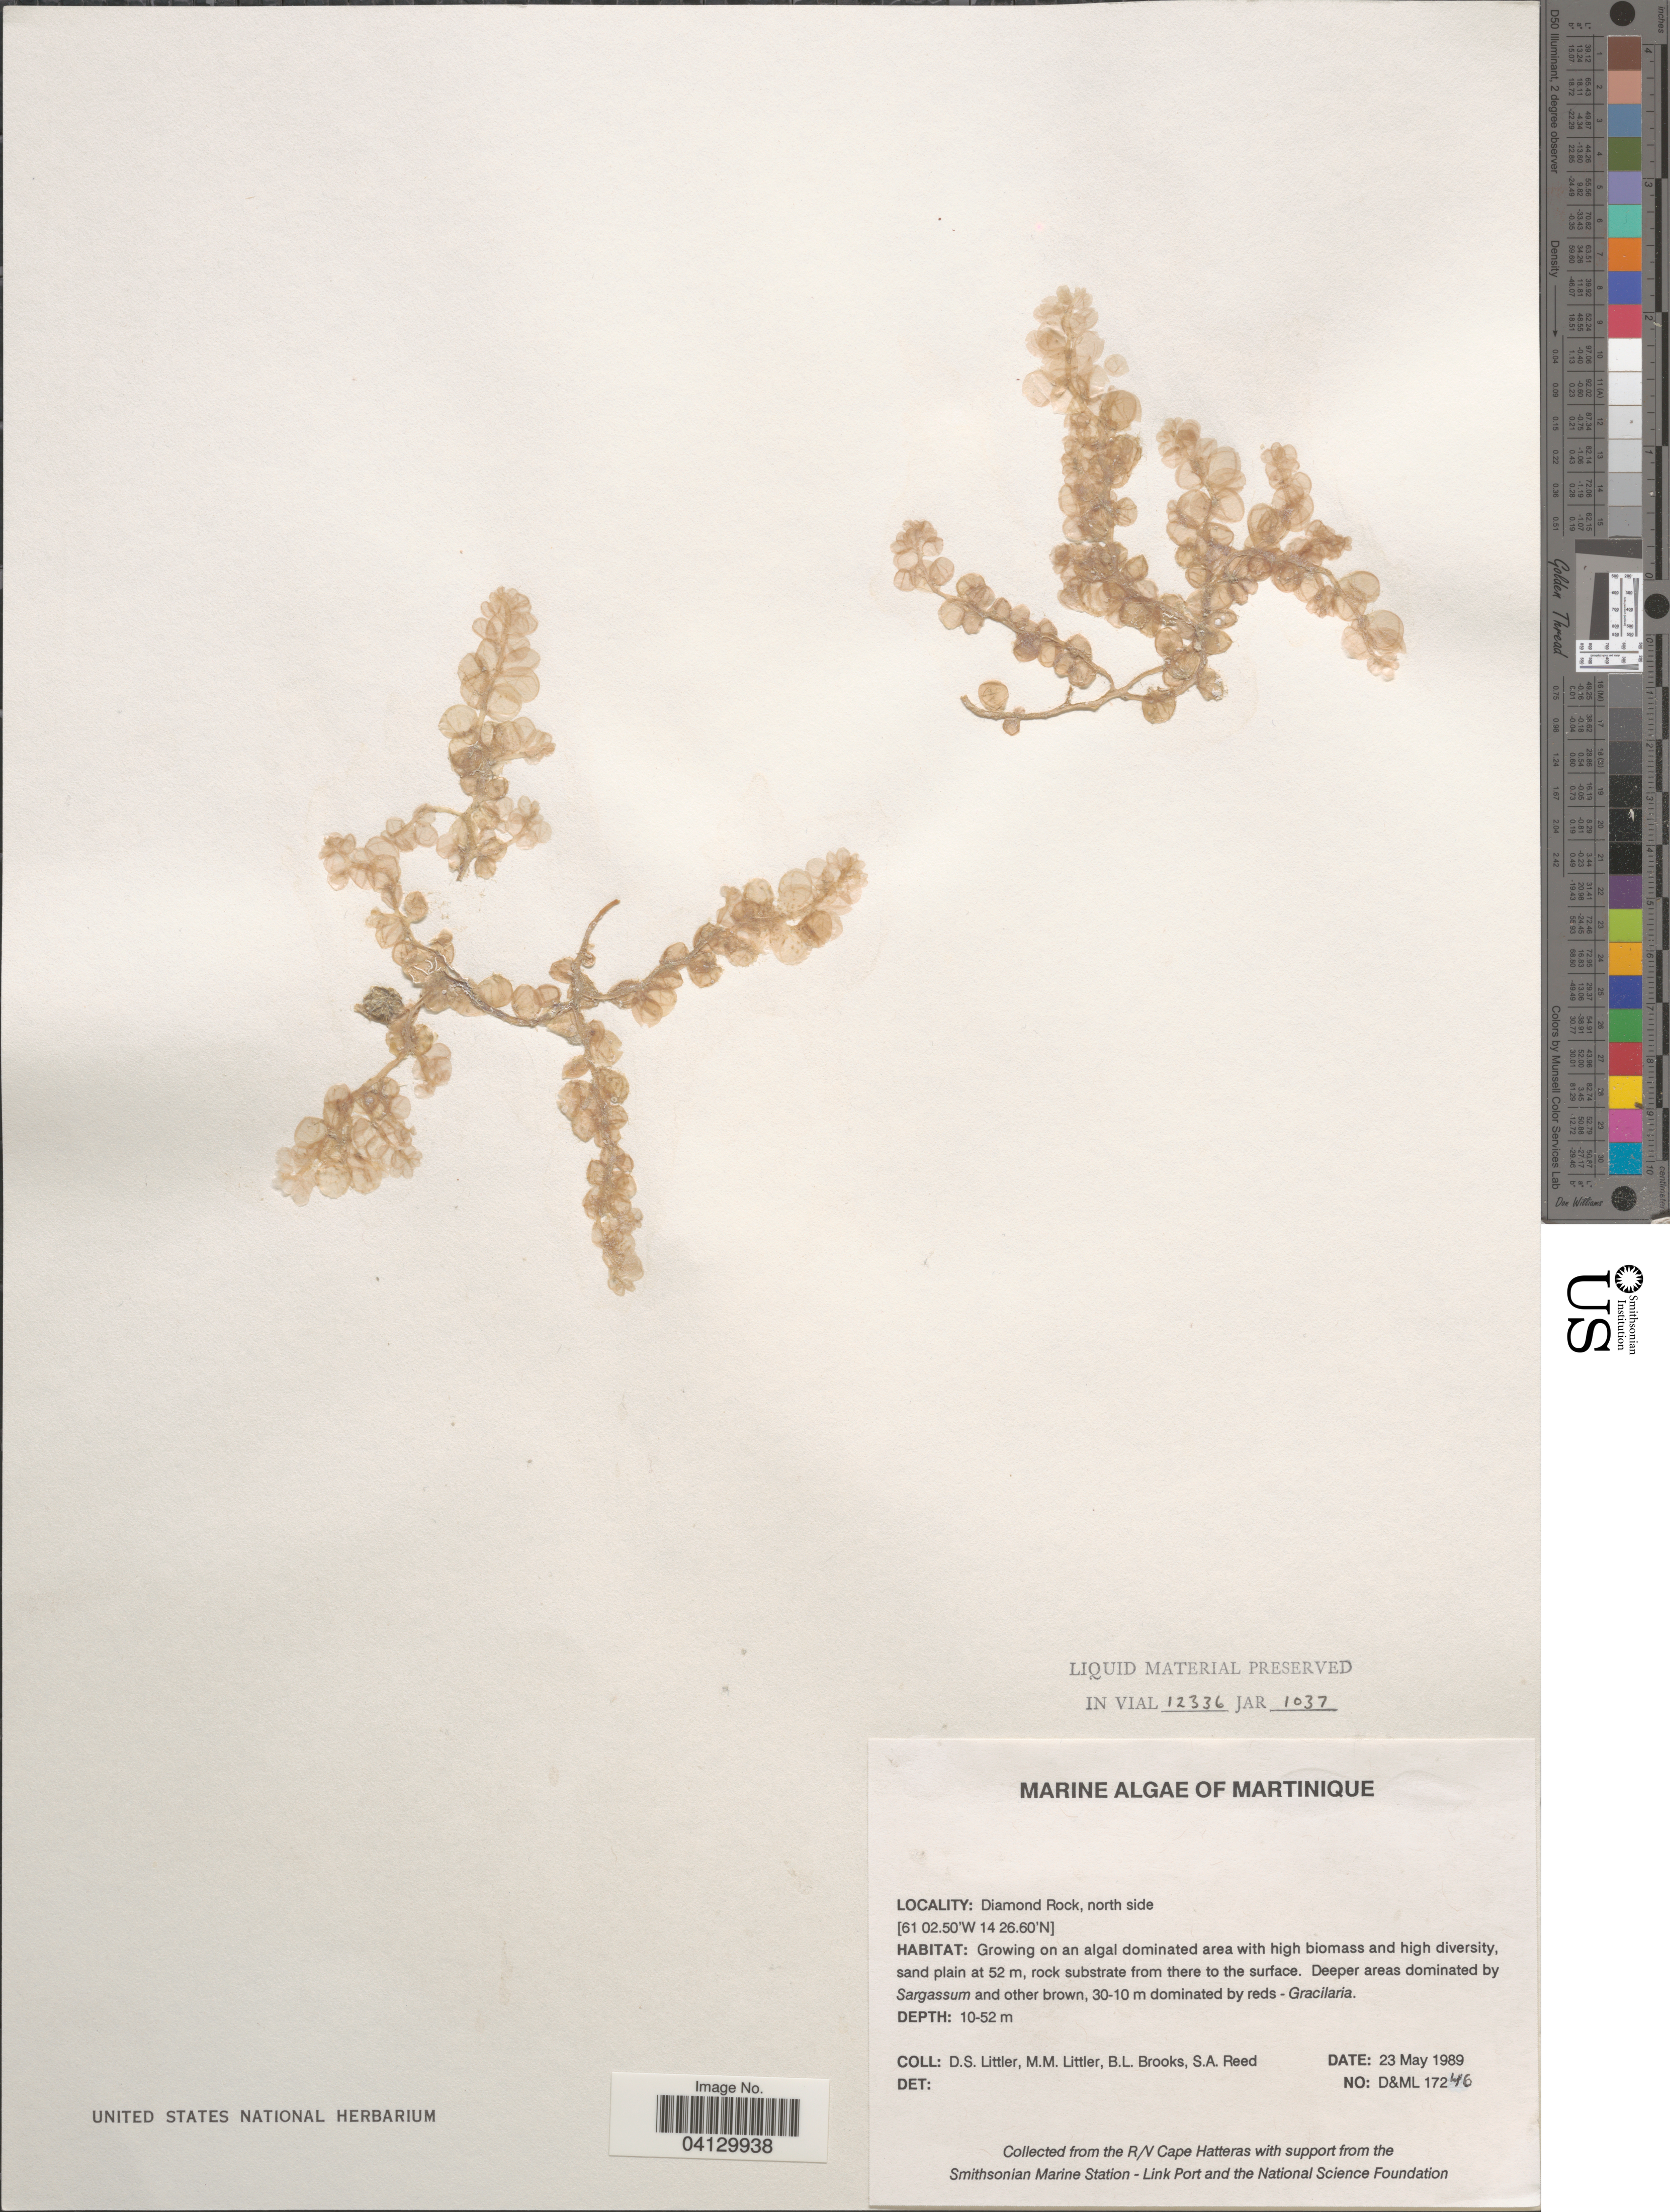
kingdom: Plantae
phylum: Rhodophyta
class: Florideophyceae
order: Corallinales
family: Corallinaceae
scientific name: Crustose Coralline Algae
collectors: D. S. Littler, B. Brooks & S. Reed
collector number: D&ML17246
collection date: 1989-05-23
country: Martinique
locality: Diamond Rock, north side.